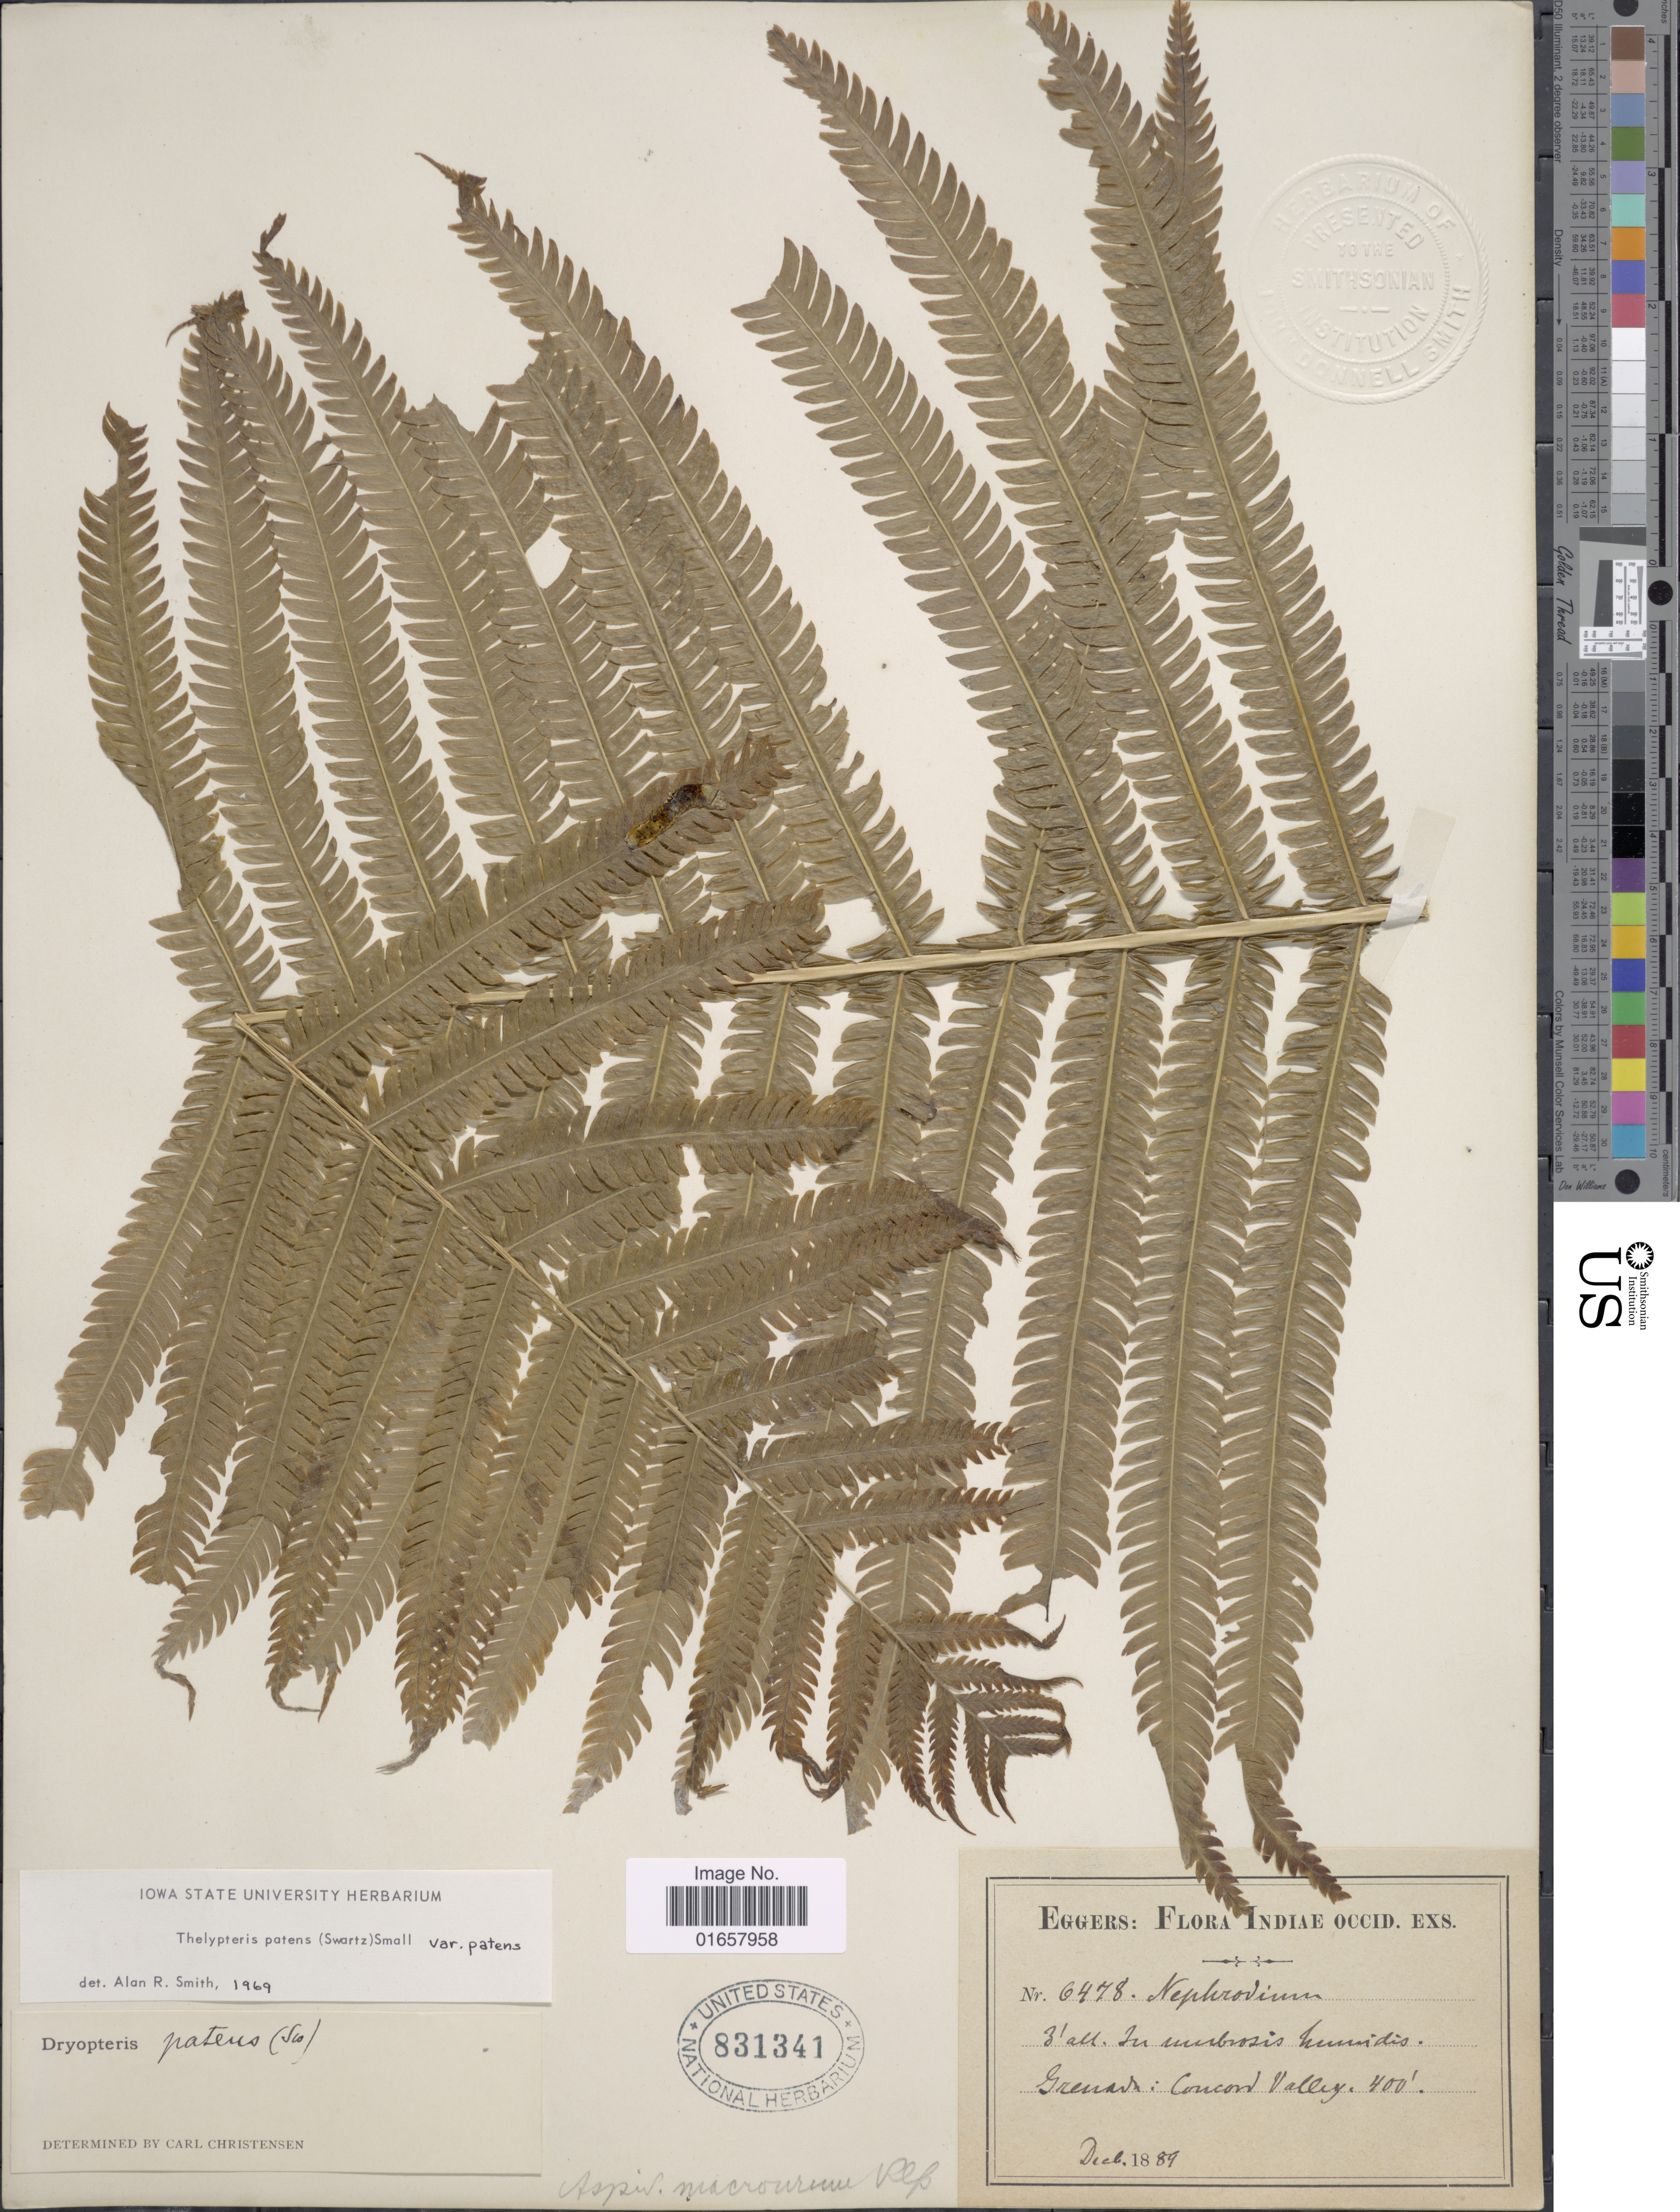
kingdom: Plantae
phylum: Tracheophyta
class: Polypodiopsida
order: Polypodiales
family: Thelypteridaceae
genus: Christella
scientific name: Christella patens var. patens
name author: (Sw.) Holttum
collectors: -. Eggers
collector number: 6478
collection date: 1889-12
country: Grenada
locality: Indiae Occidentali, Grenada: Concord Valley.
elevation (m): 122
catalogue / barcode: US 831341